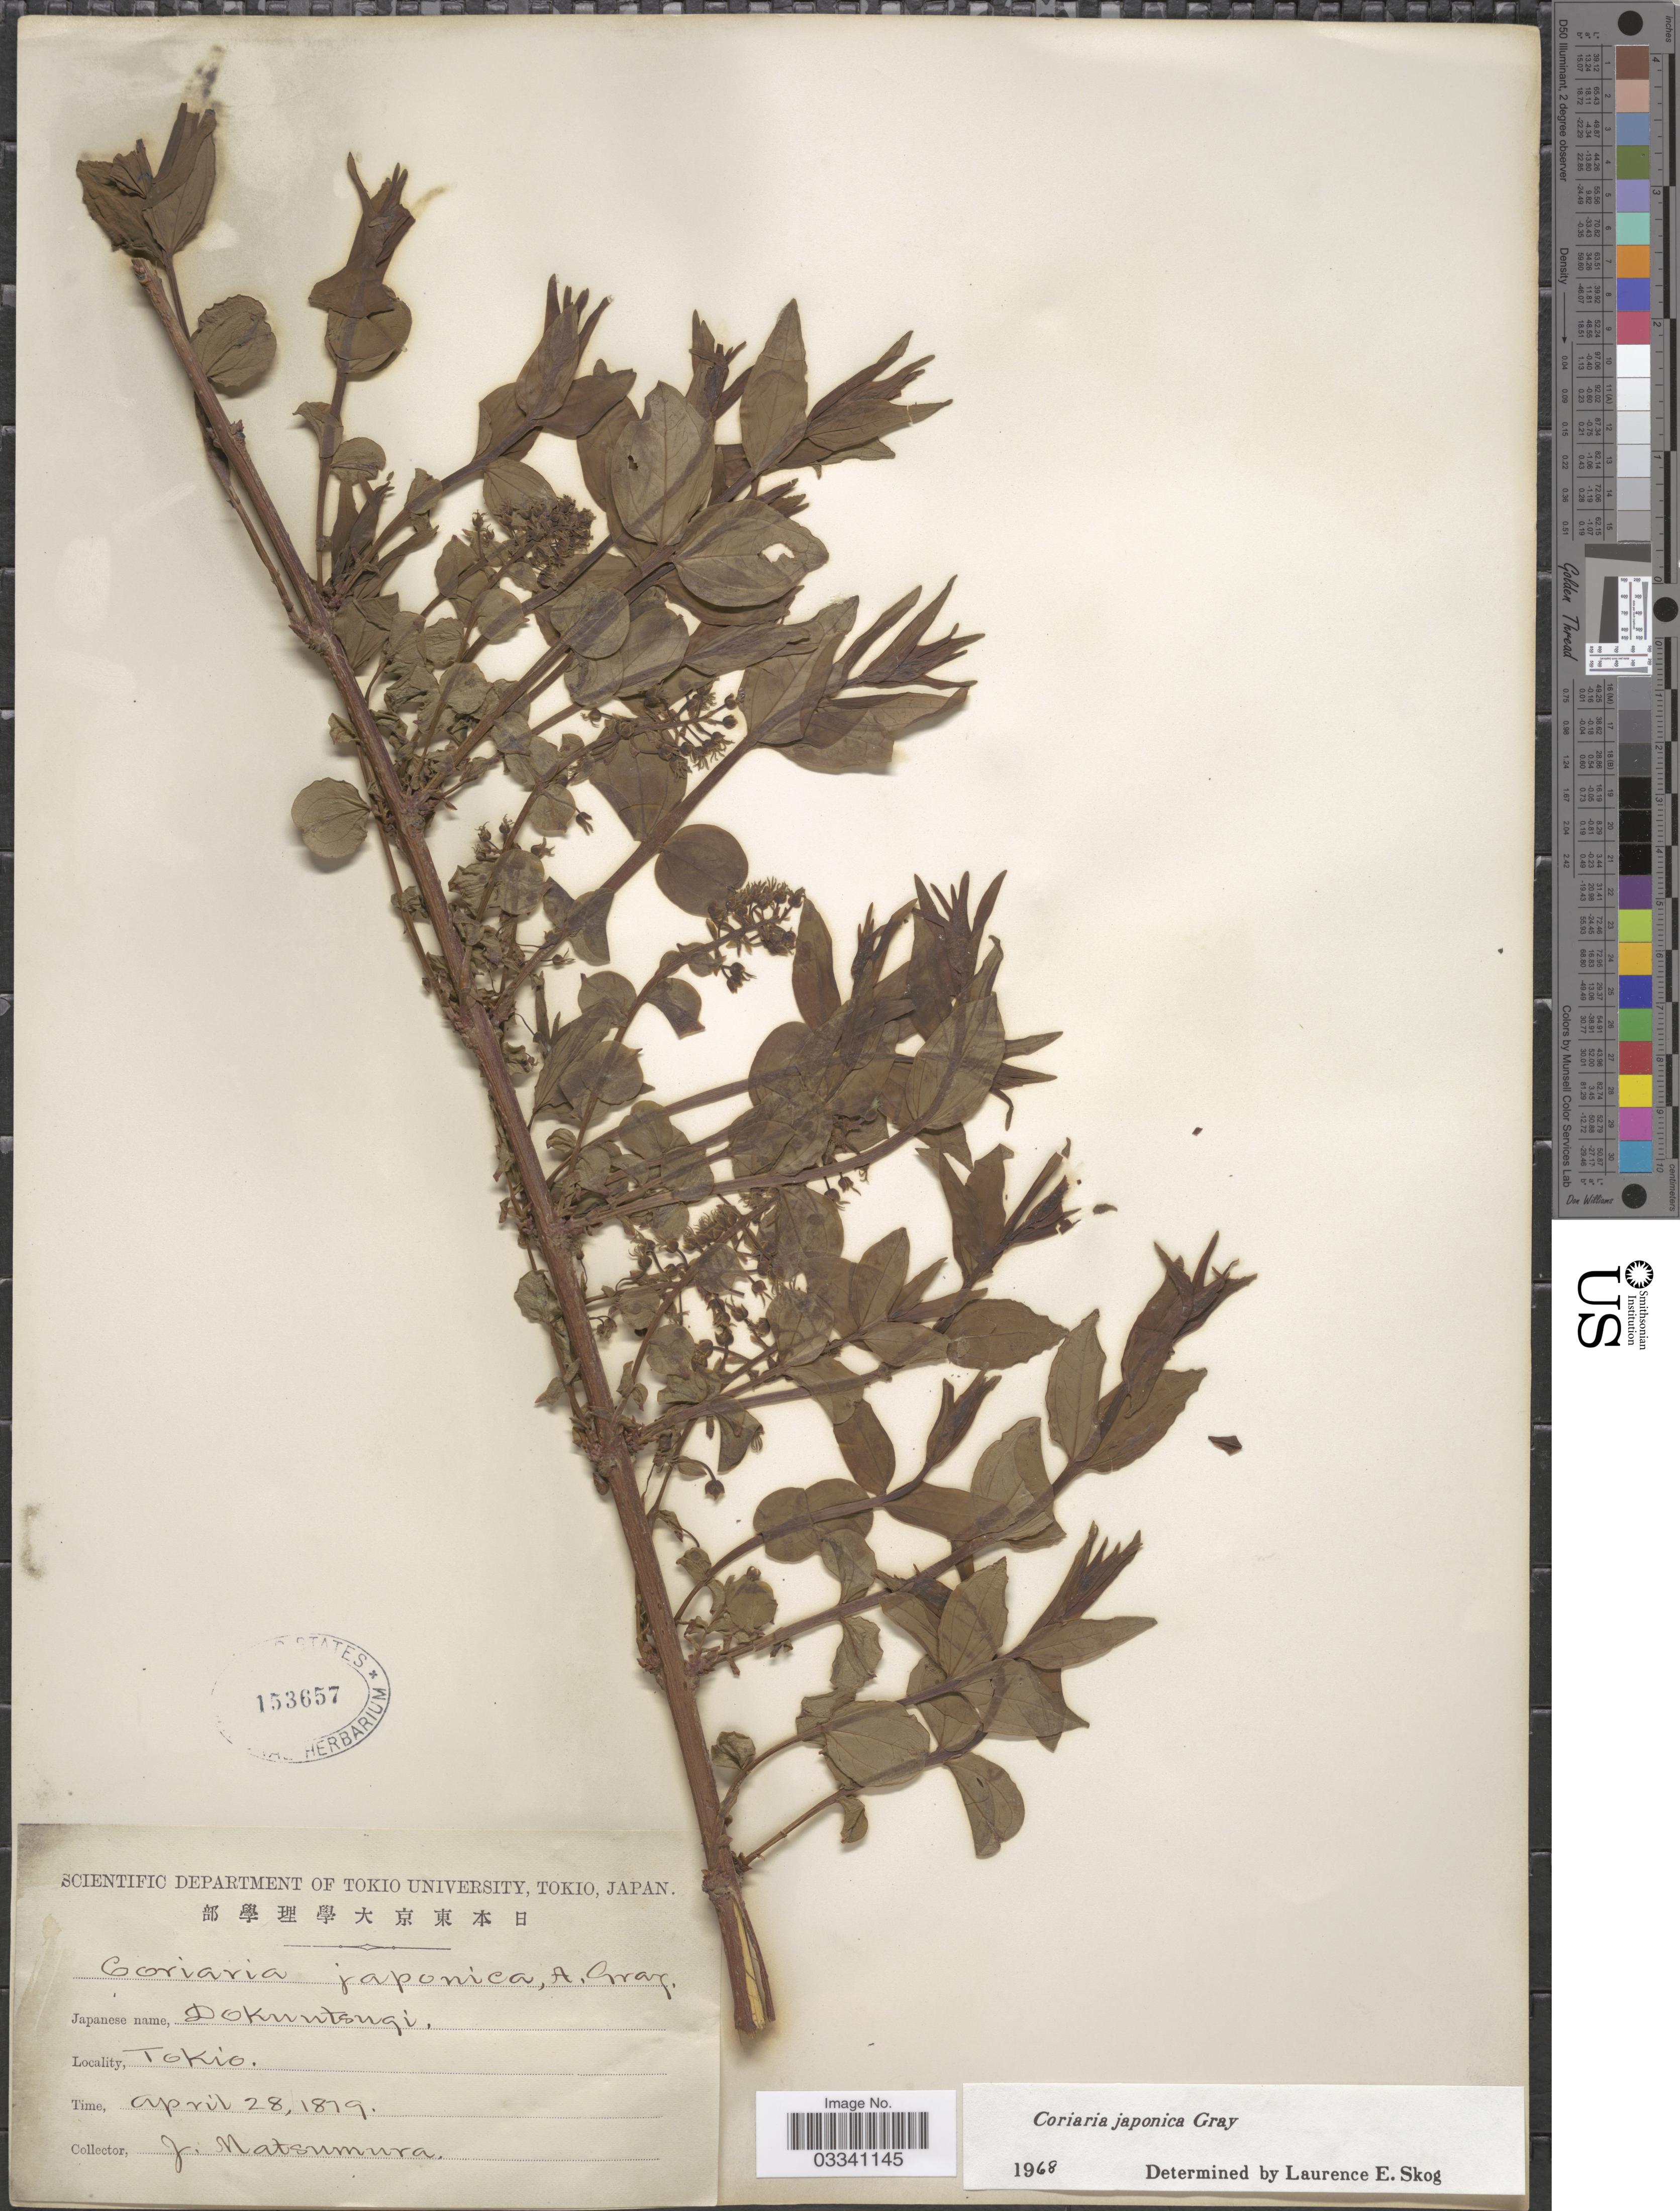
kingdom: Plantae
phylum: Tracheophyta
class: Magnoliopsida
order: Cucurbitales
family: Coriariaceae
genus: Coriaria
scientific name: Coriaria japonica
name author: A. Gray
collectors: J. Matsumura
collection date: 1879-04-28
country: Japan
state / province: Tokyo, Federal City of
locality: Tokio.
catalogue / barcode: US 153657